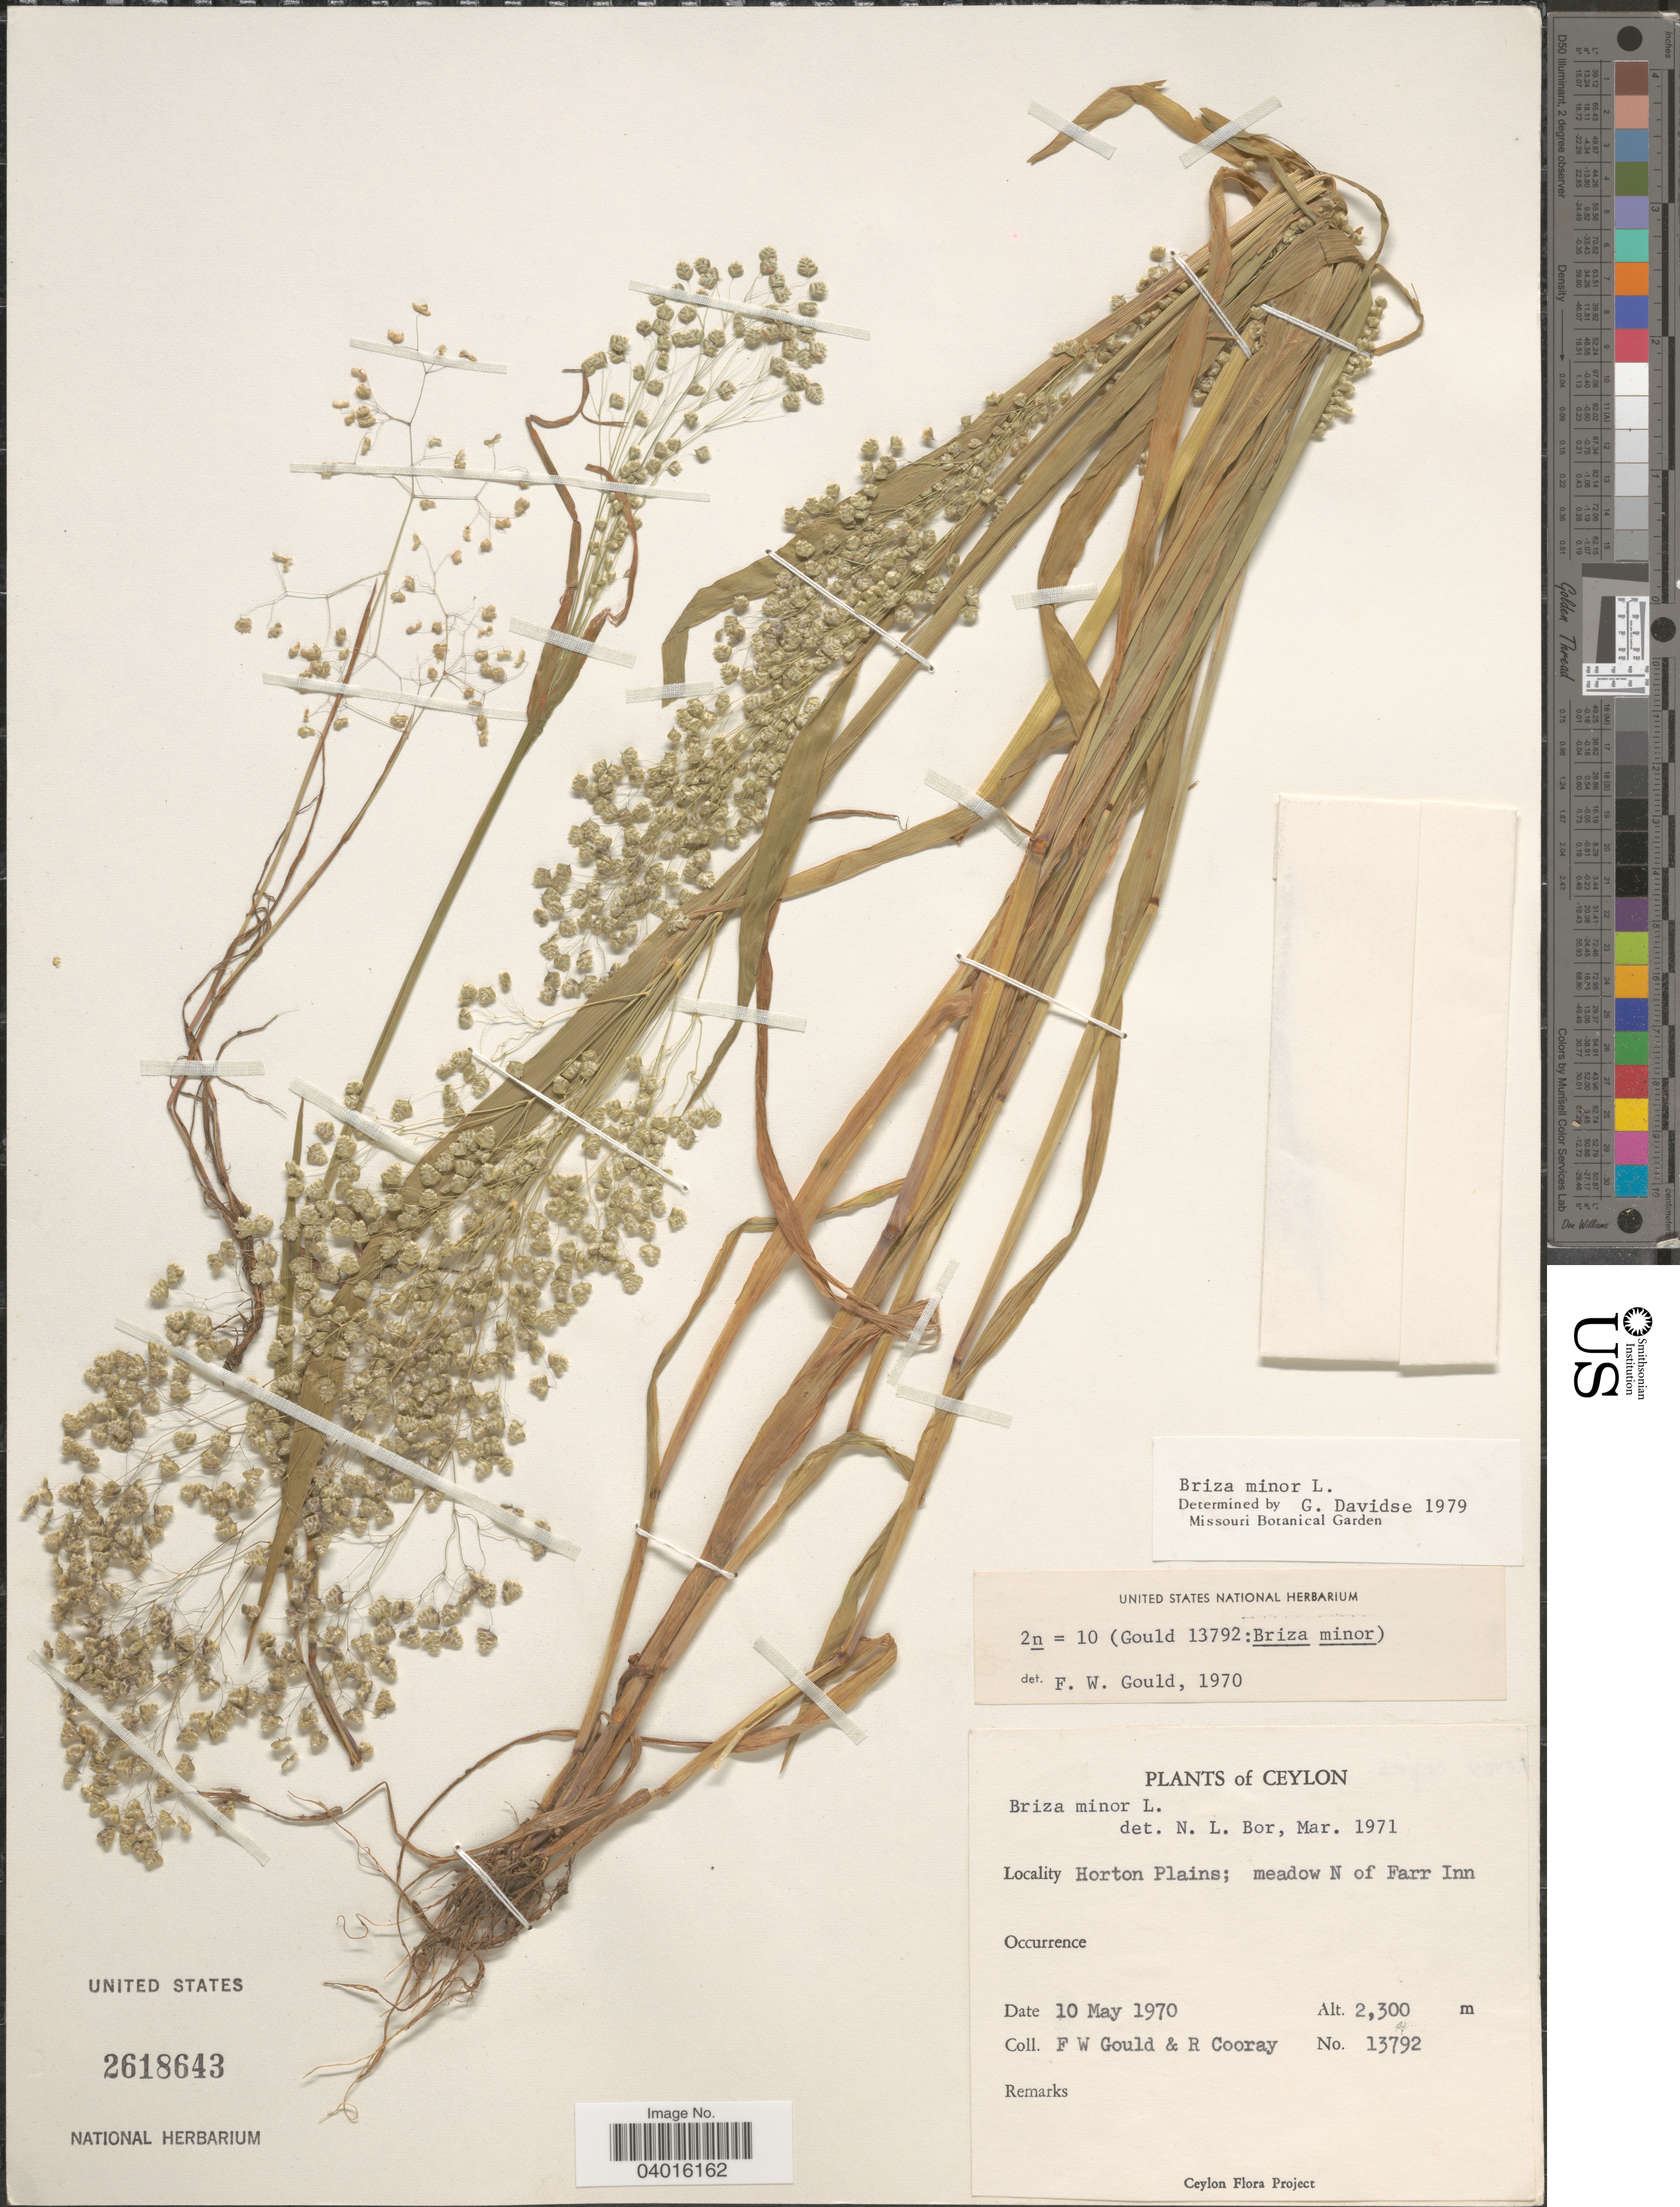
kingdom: Plantae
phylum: Tracheophyta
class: Liliopsida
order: Poales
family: Poaceae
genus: Briza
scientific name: Briza minor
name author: L.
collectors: F. W. Gould & R. Cooray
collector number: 13792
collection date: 1970-05-10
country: Sri Lanka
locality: Ceylon. Horton Plains; meadow N of Farr Inn.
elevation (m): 2300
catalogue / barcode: US 2618643